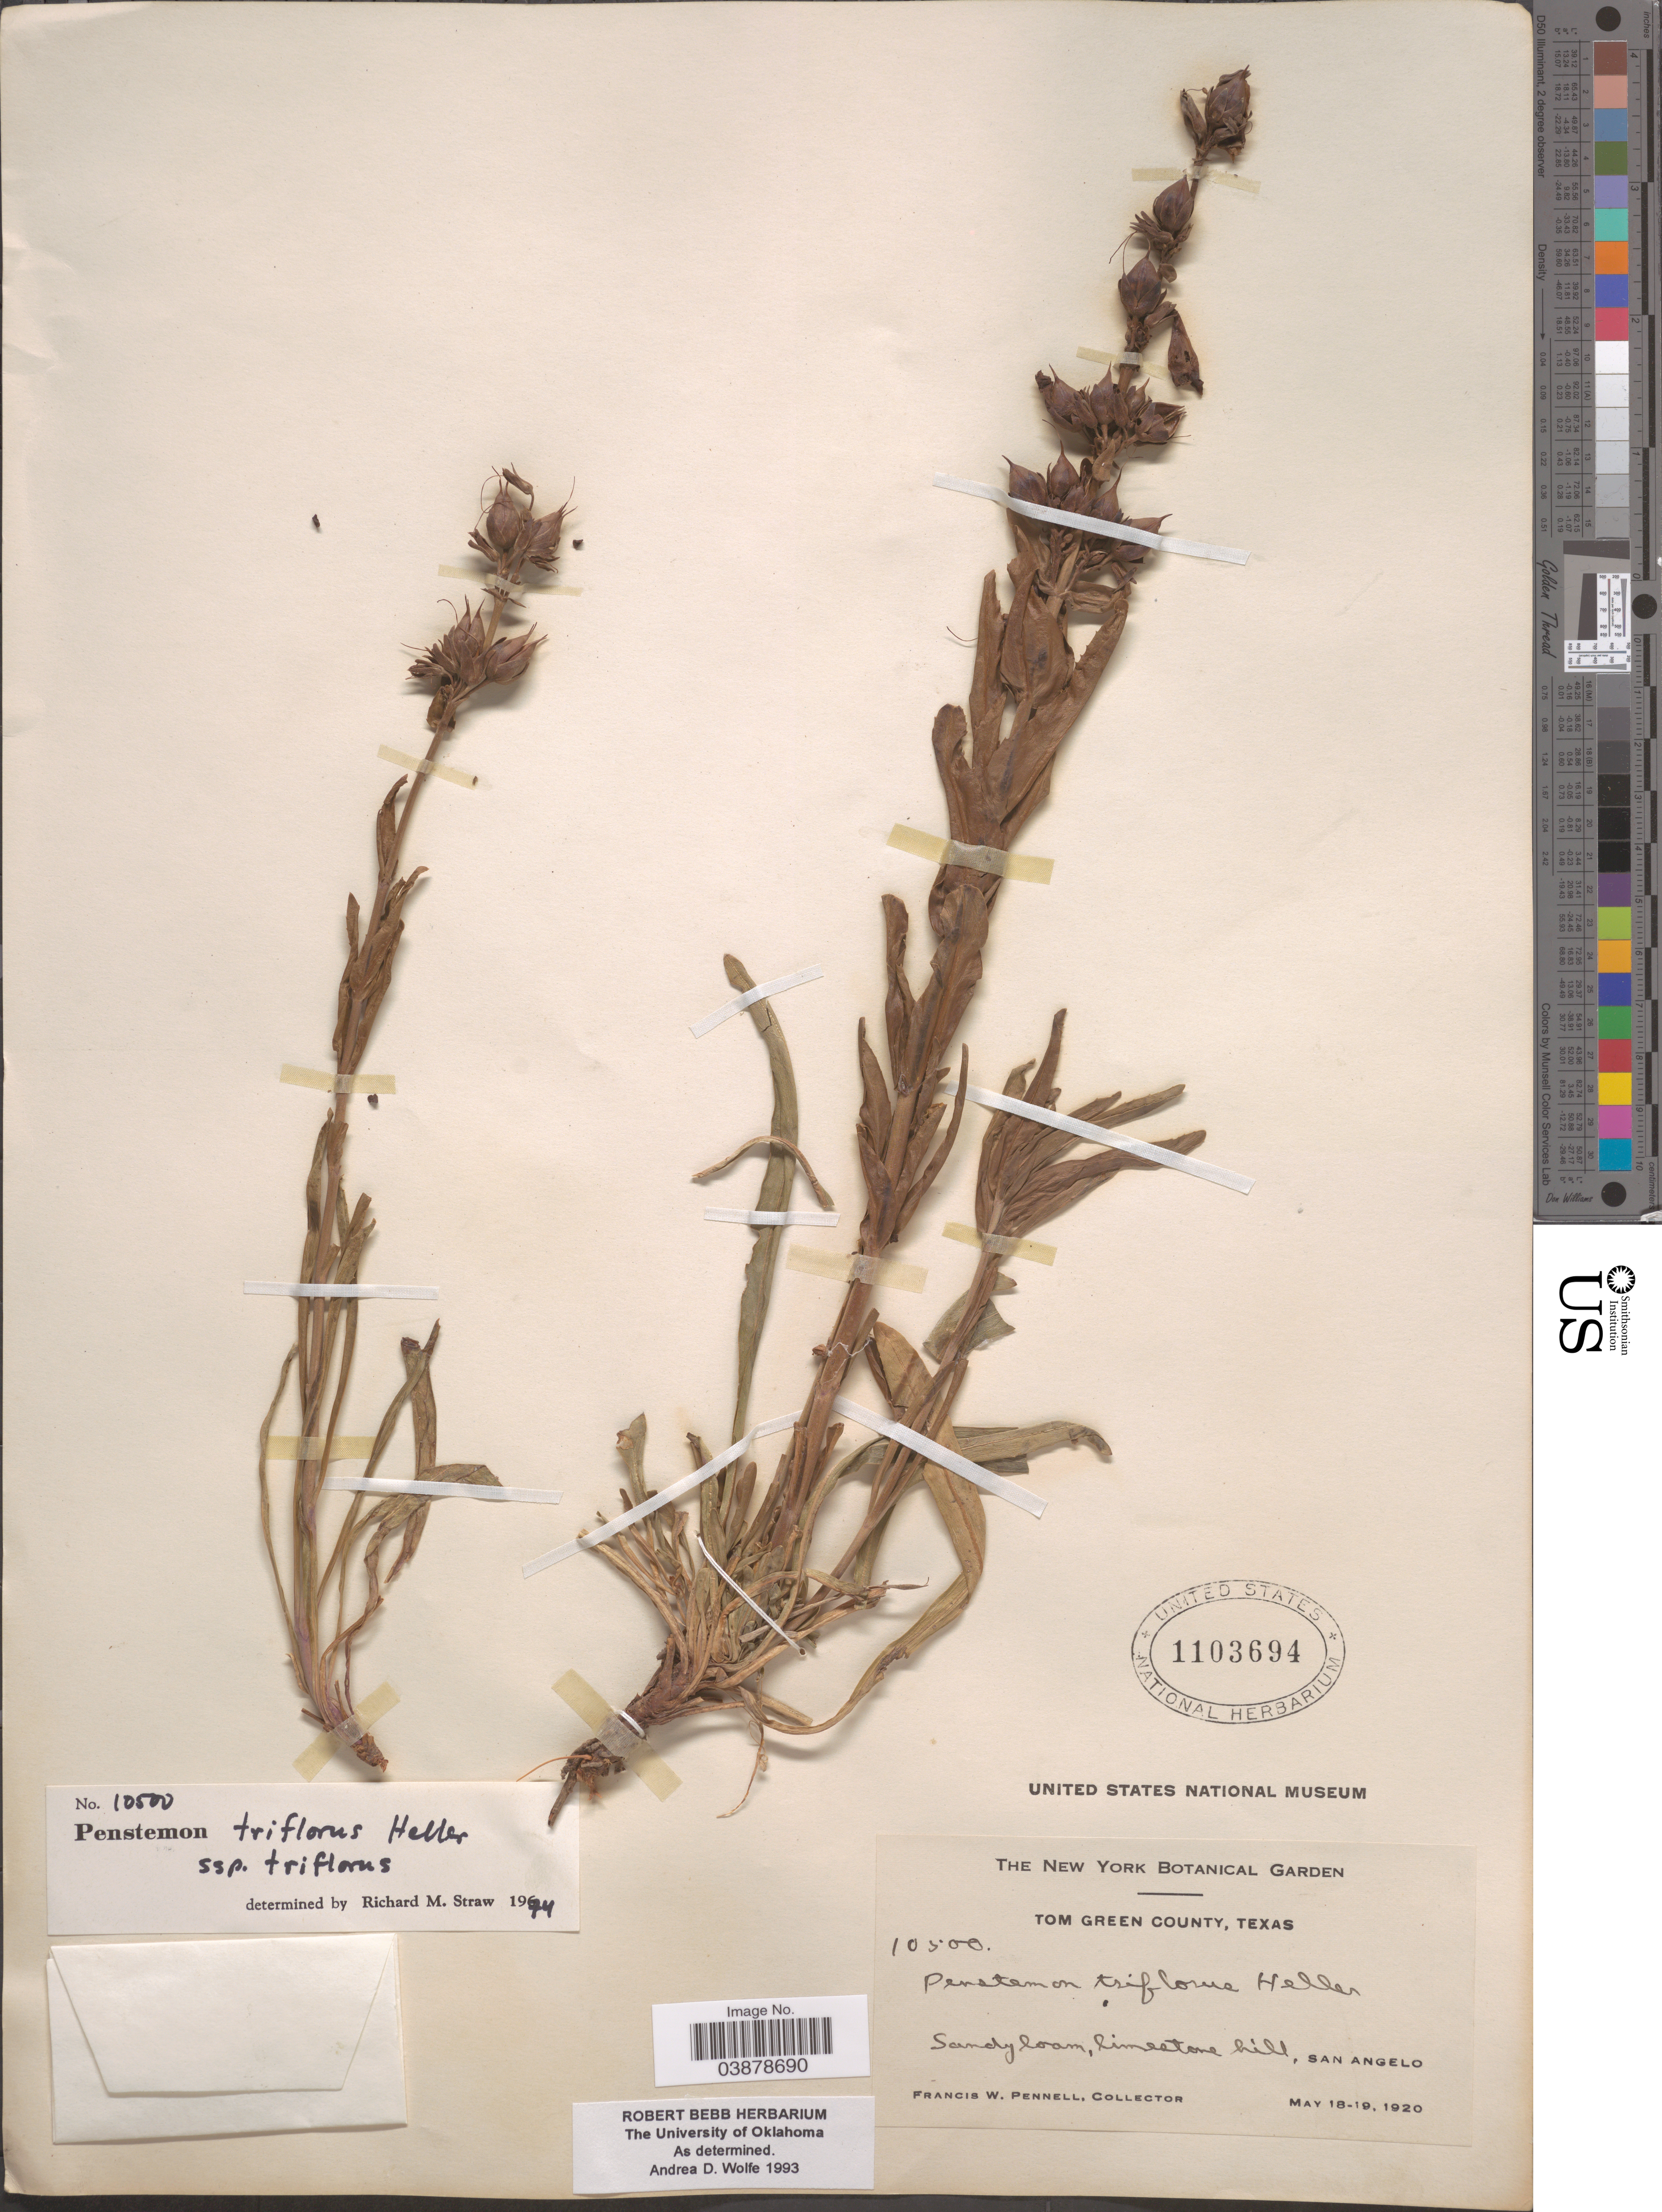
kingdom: Plantae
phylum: Tracheophyta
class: Magnoliopsida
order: Lamiales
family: Plantaginaceae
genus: Penstemon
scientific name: Penstemon triflorus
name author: A. Heller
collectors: F. W. Pennell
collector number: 10500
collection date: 1920-05-18/1920-05-19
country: United States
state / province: Texas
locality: Tom Green County. San Angelo.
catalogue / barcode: US 1103694